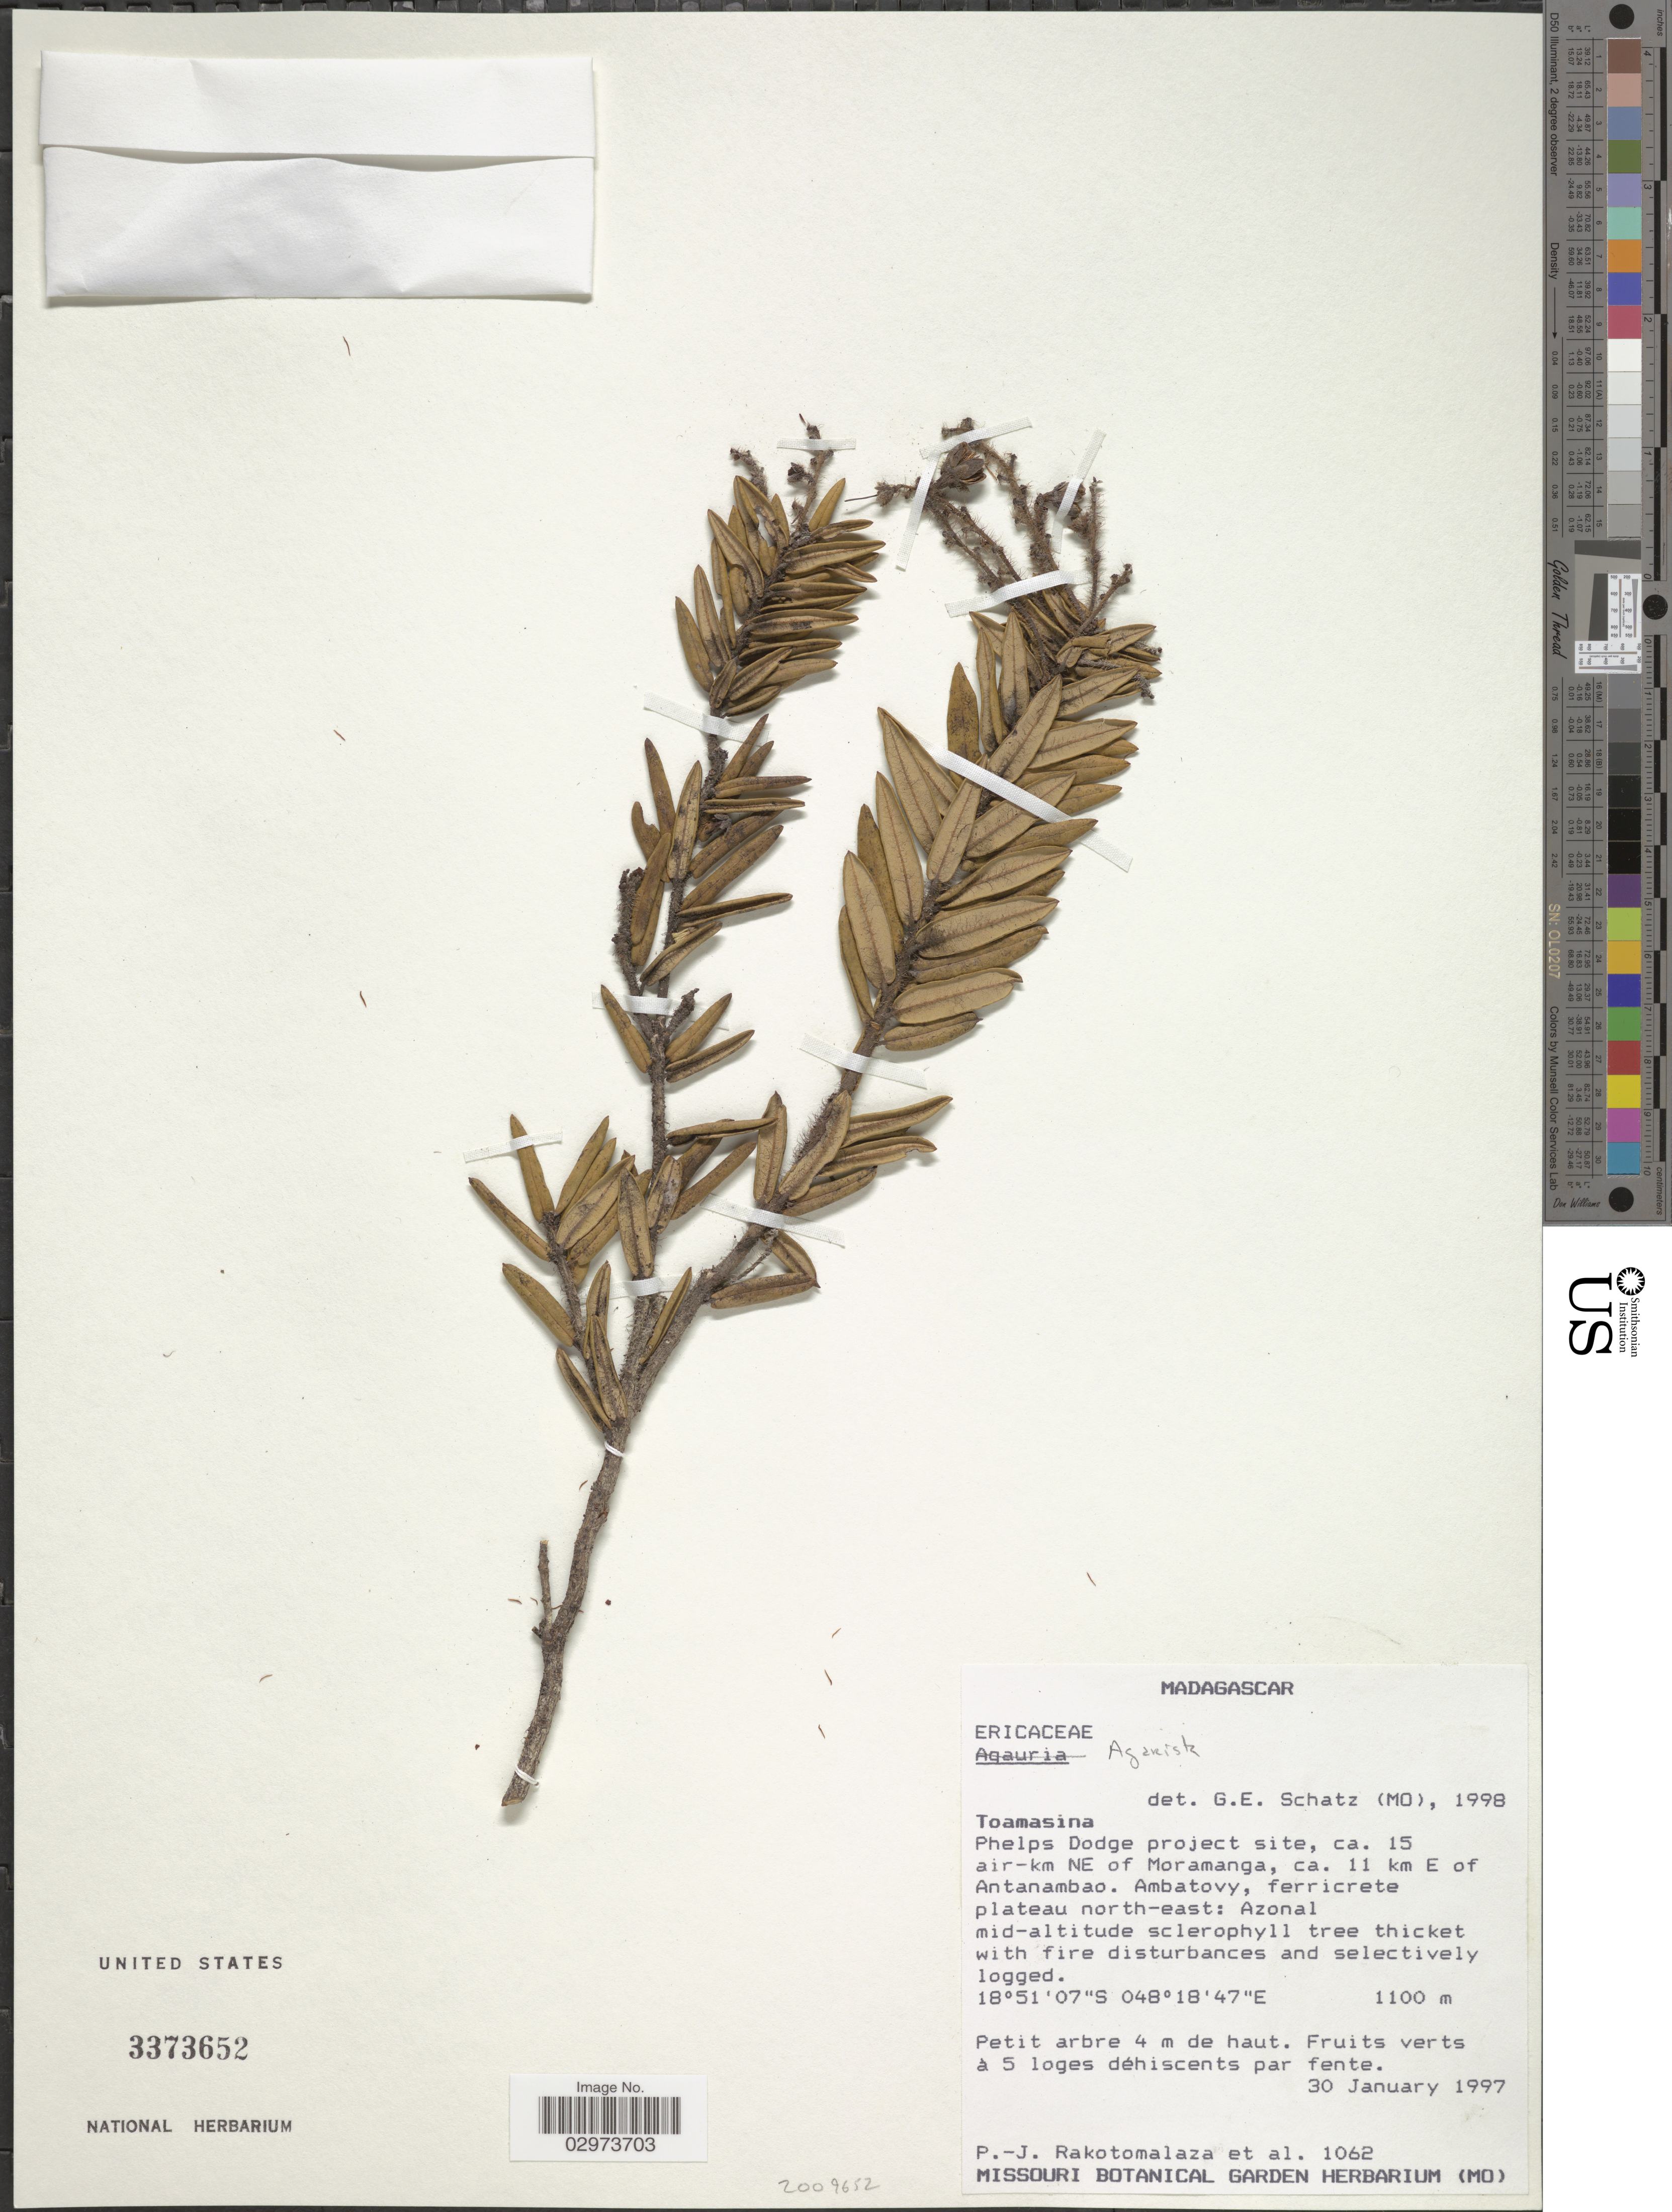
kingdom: Plantae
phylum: Tracheophyta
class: Magnoliopsida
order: Ericales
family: Ericaceae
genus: Agarista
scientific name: Agarista sp.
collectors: P. J. Rakotomalaza & et al.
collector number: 1062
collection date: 1997-01-30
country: Madagascar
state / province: Alaotra Mangoro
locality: Phelps Dodge project site, ca. 15 air-km NE of Moramanga, ca. 11 km E of Antanambao. Ambatovy, ferricrete plateau north-east.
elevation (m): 1100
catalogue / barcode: US 3373652